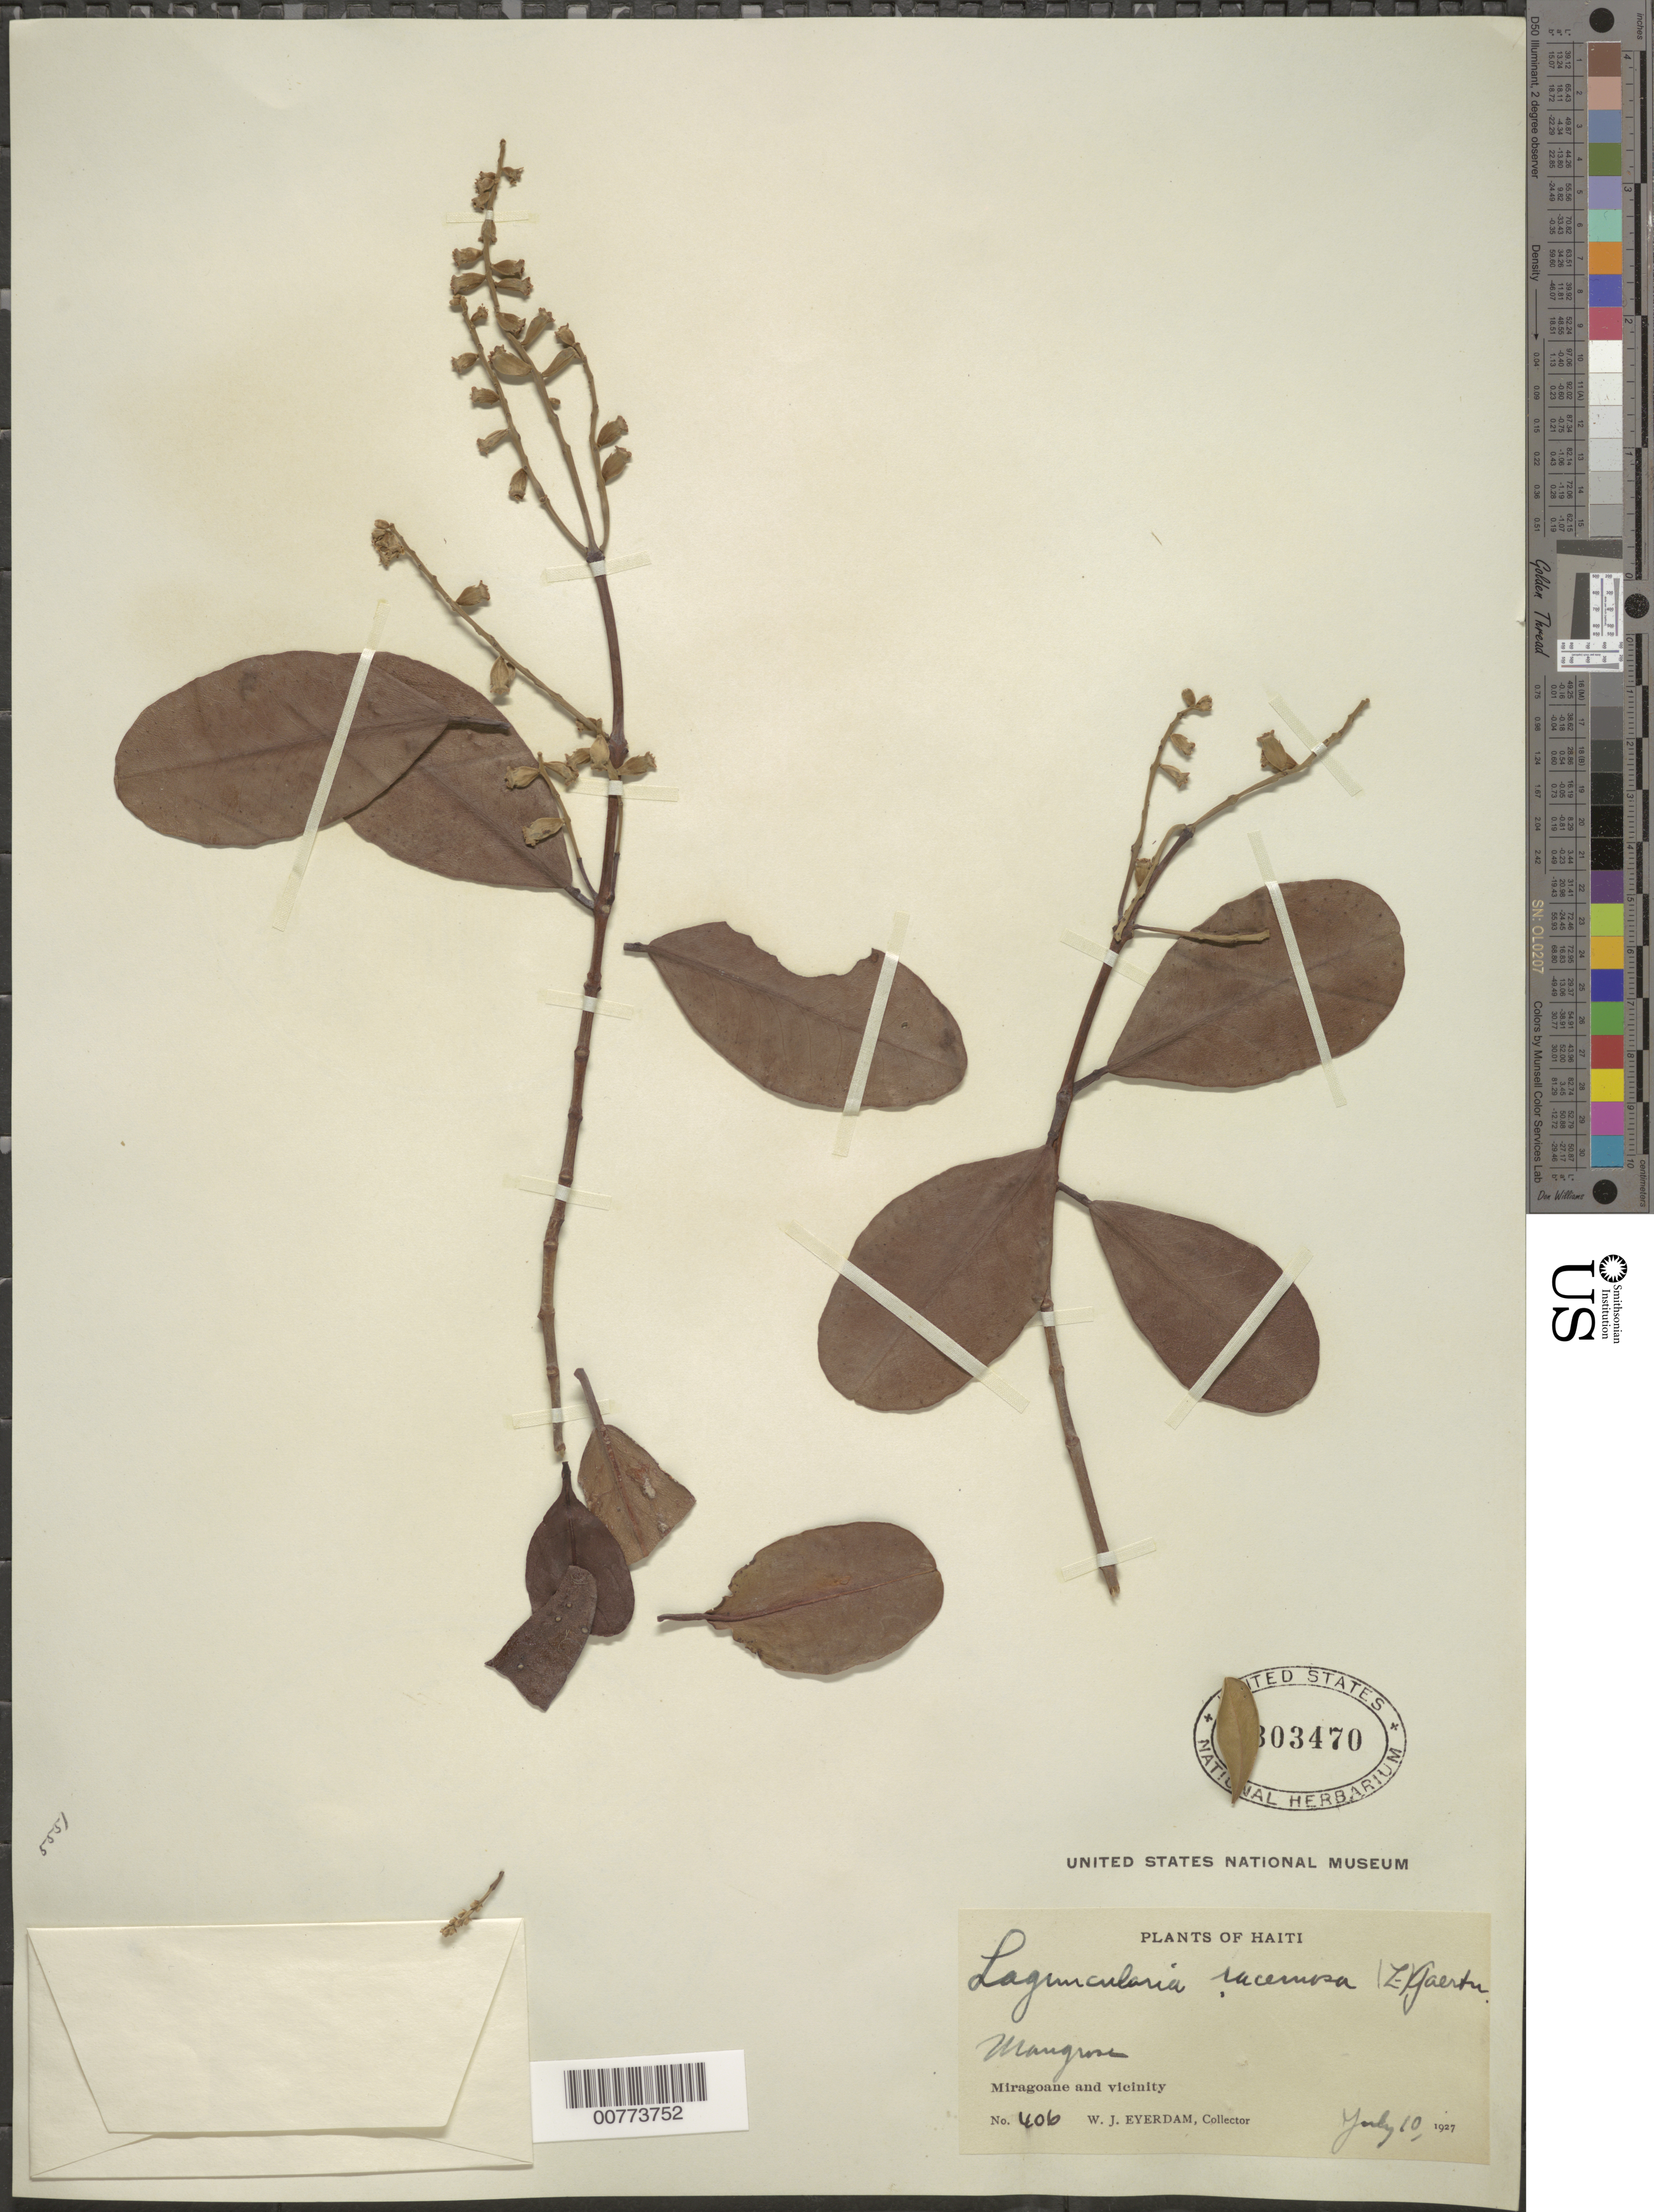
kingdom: Plantae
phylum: Tracheophyta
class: Magnoliopsida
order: Myrtales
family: Combretaceae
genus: Laguncularia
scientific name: Laguncularia racemosa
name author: (L.) C.F. Gaertn.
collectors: W. J. Eyerdam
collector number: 406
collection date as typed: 10 Jul 1927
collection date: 1927-07-10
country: Haiti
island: Hispaniola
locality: Miragoane and vicinity.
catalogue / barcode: US 1303470